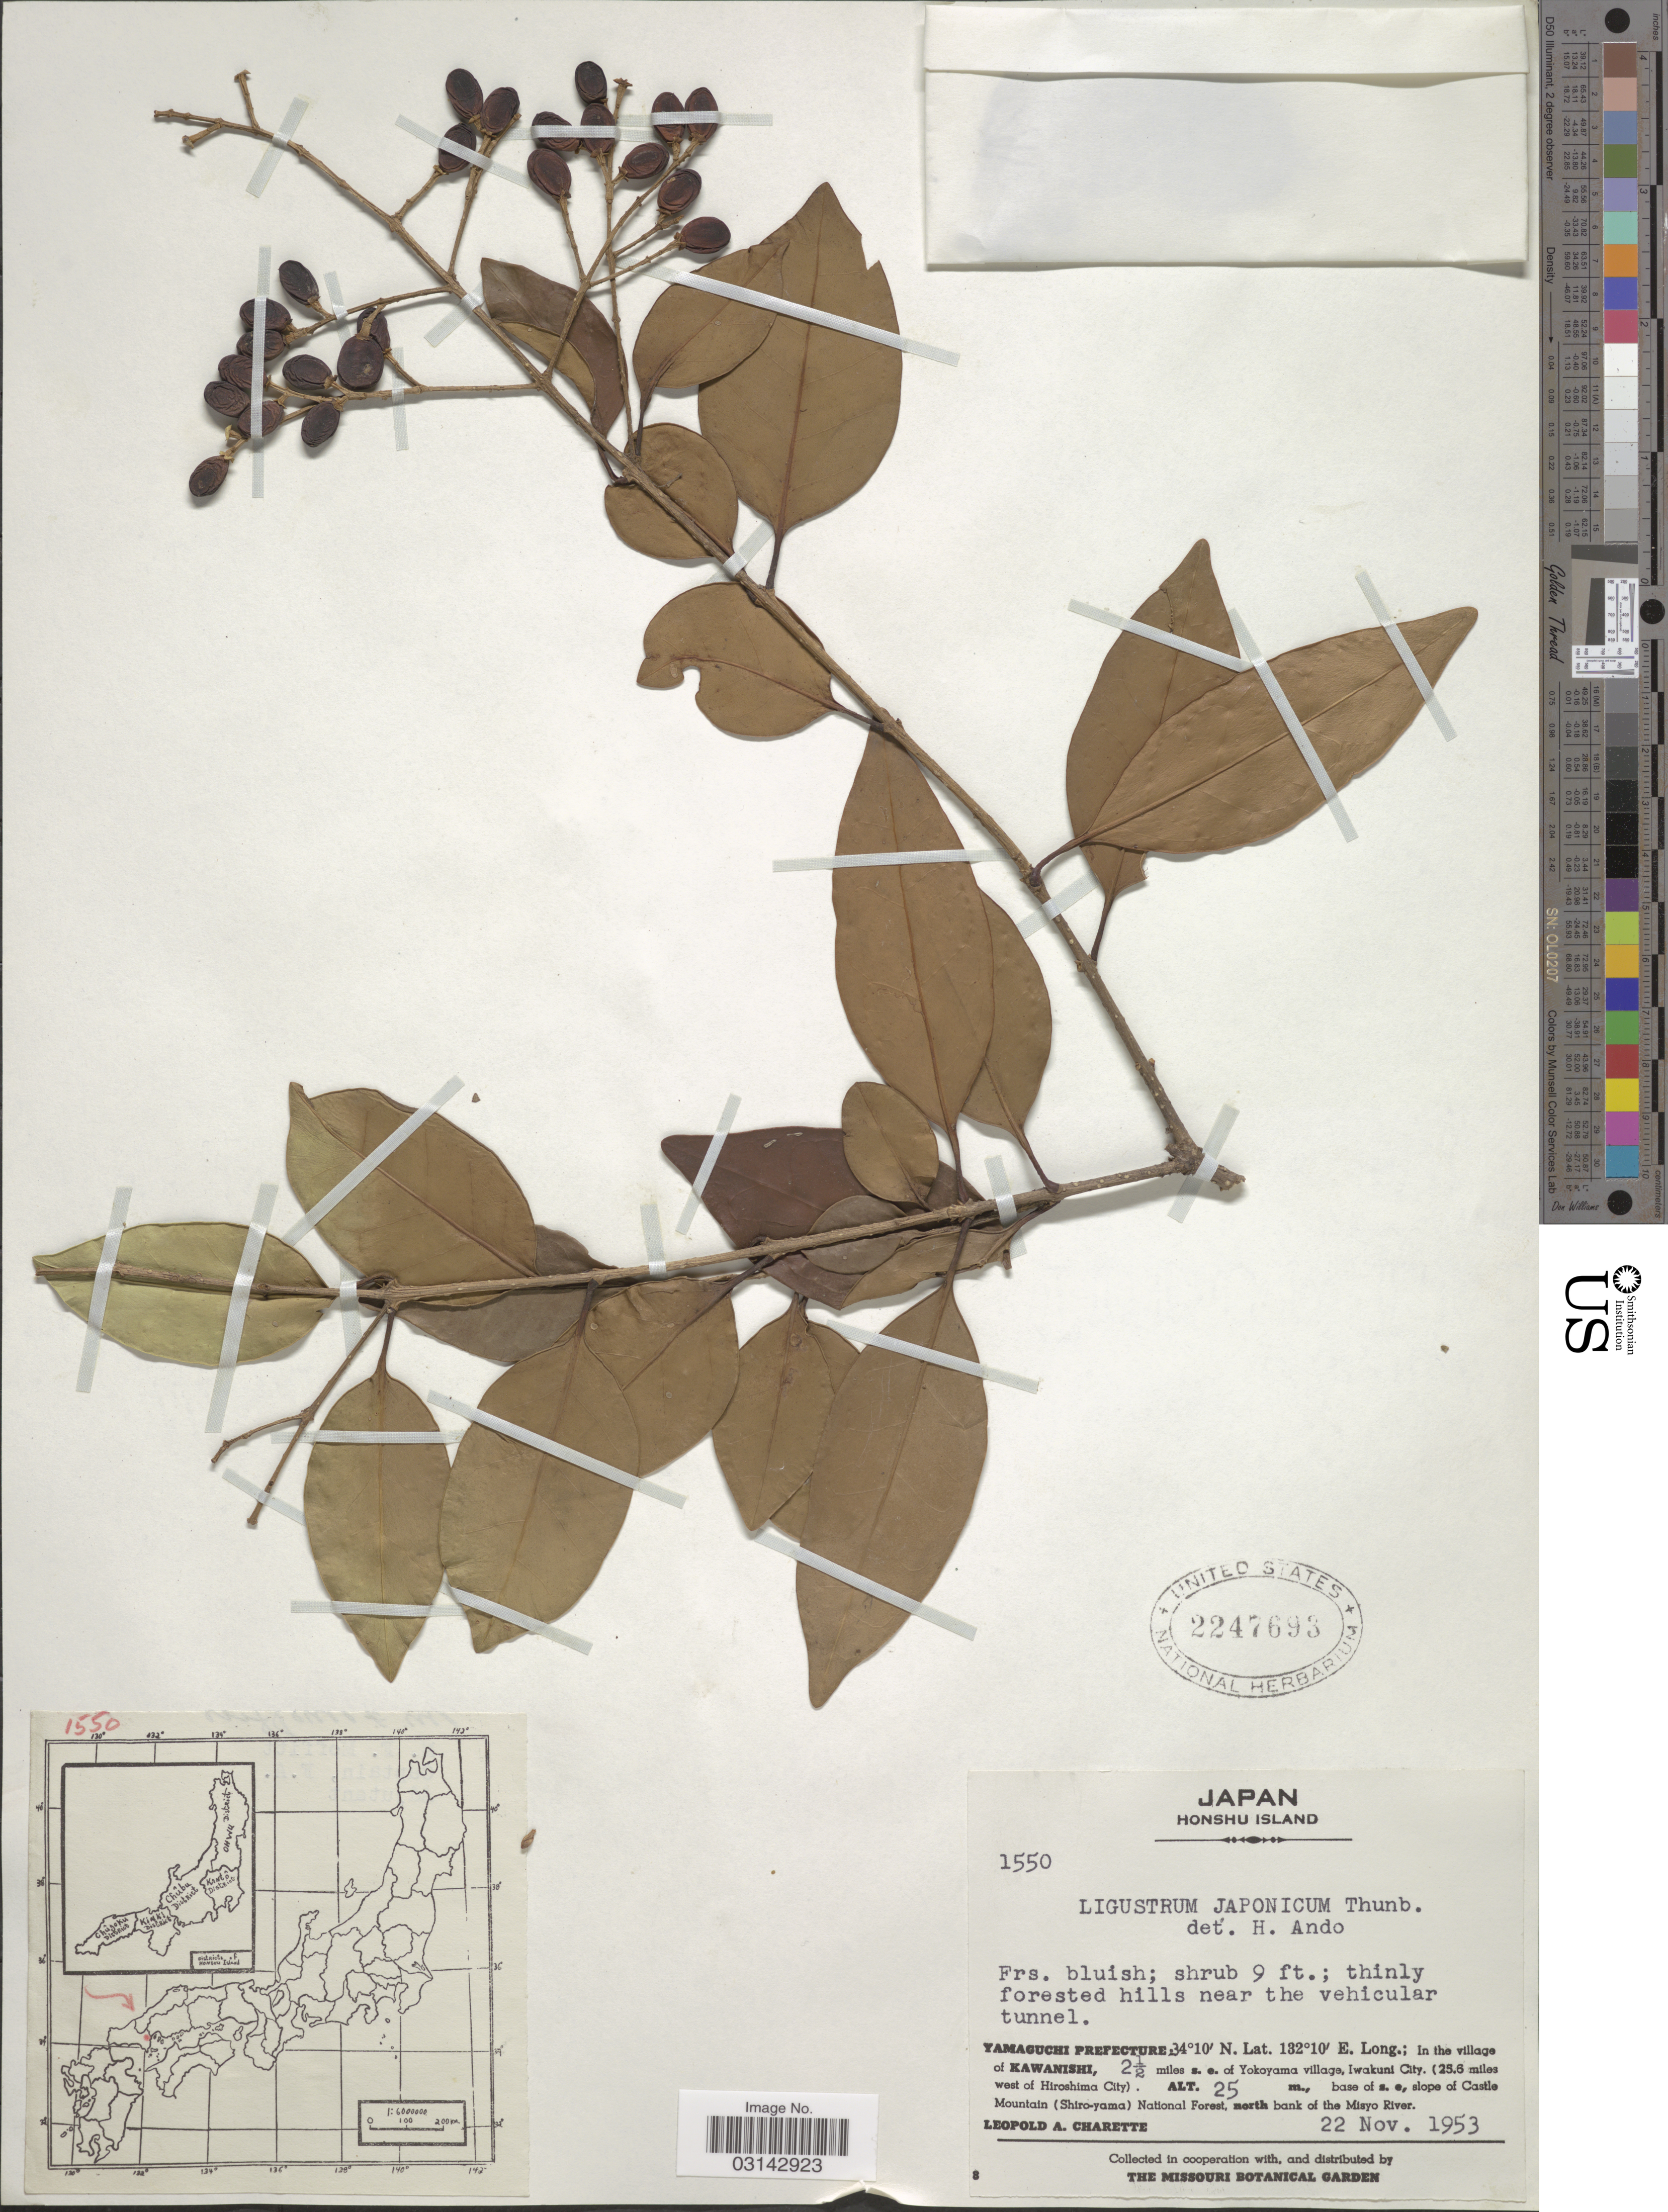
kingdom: Plantae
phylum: Tracheophyta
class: Magnoliopsida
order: Lamiales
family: Oleaceae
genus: Ligustrum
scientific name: Ligustrum japonicum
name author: Thunb.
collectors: L. A. Charette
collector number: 1550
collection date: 1953-11-22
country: Japan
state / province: Yamaguti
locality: Honshu Island. Yamaguchi Prefecture: In the village of Kawanishi, 2½ miles s. e. of Yokoyama village, Iwakuni City. (25.6 miles west of Hiroshima City). Base of s. e, slope of Castle Mountain (Shiro-yama) National Forest, north bank of Misyo River.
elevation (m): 25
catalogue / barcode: US 2247693